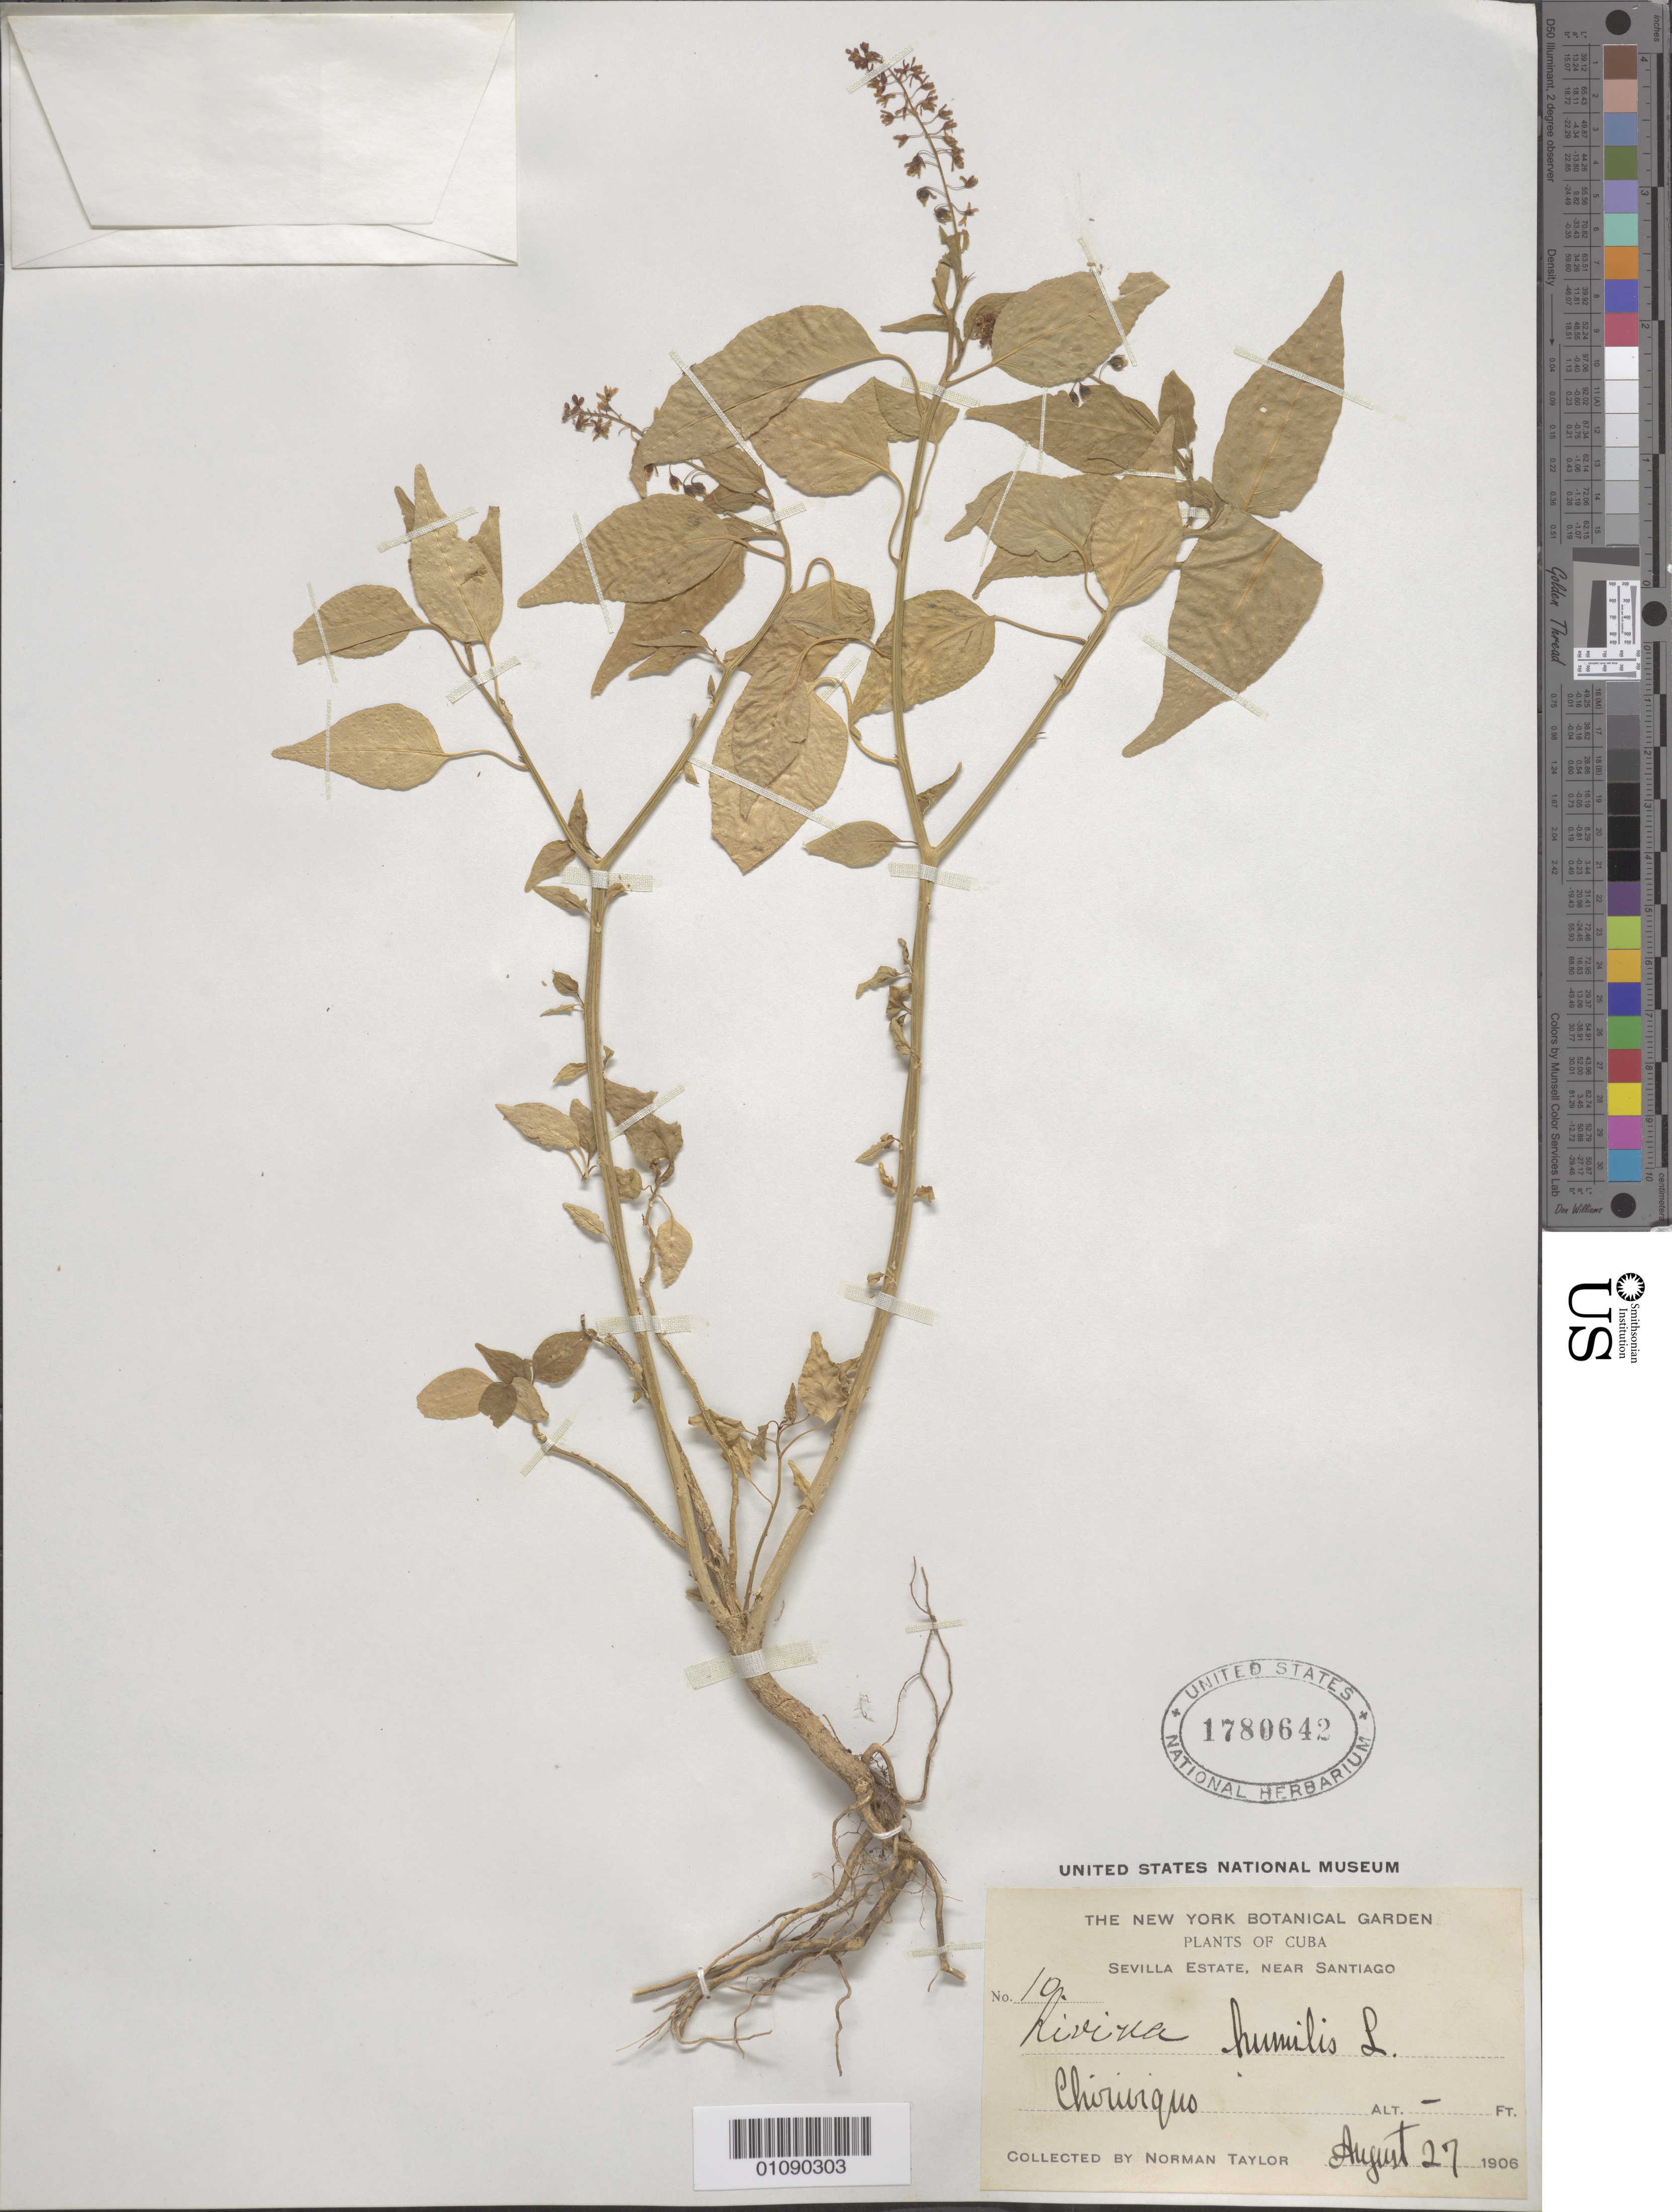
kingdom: Plantae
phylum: Tracheophyta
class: Magnoliopsida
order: Caryophyllales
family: Phytolaccaceae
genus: Rivina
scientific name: Rivina humilis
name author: L.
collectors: N. Taylor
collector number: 10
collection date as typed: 27 Aug 1906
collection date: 1906-08-27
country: Cuba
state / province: Santiago de Cuba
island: Cuba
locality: Near Santiago, Sevilla Estate, Chioribiquo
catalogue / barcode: US 1780642